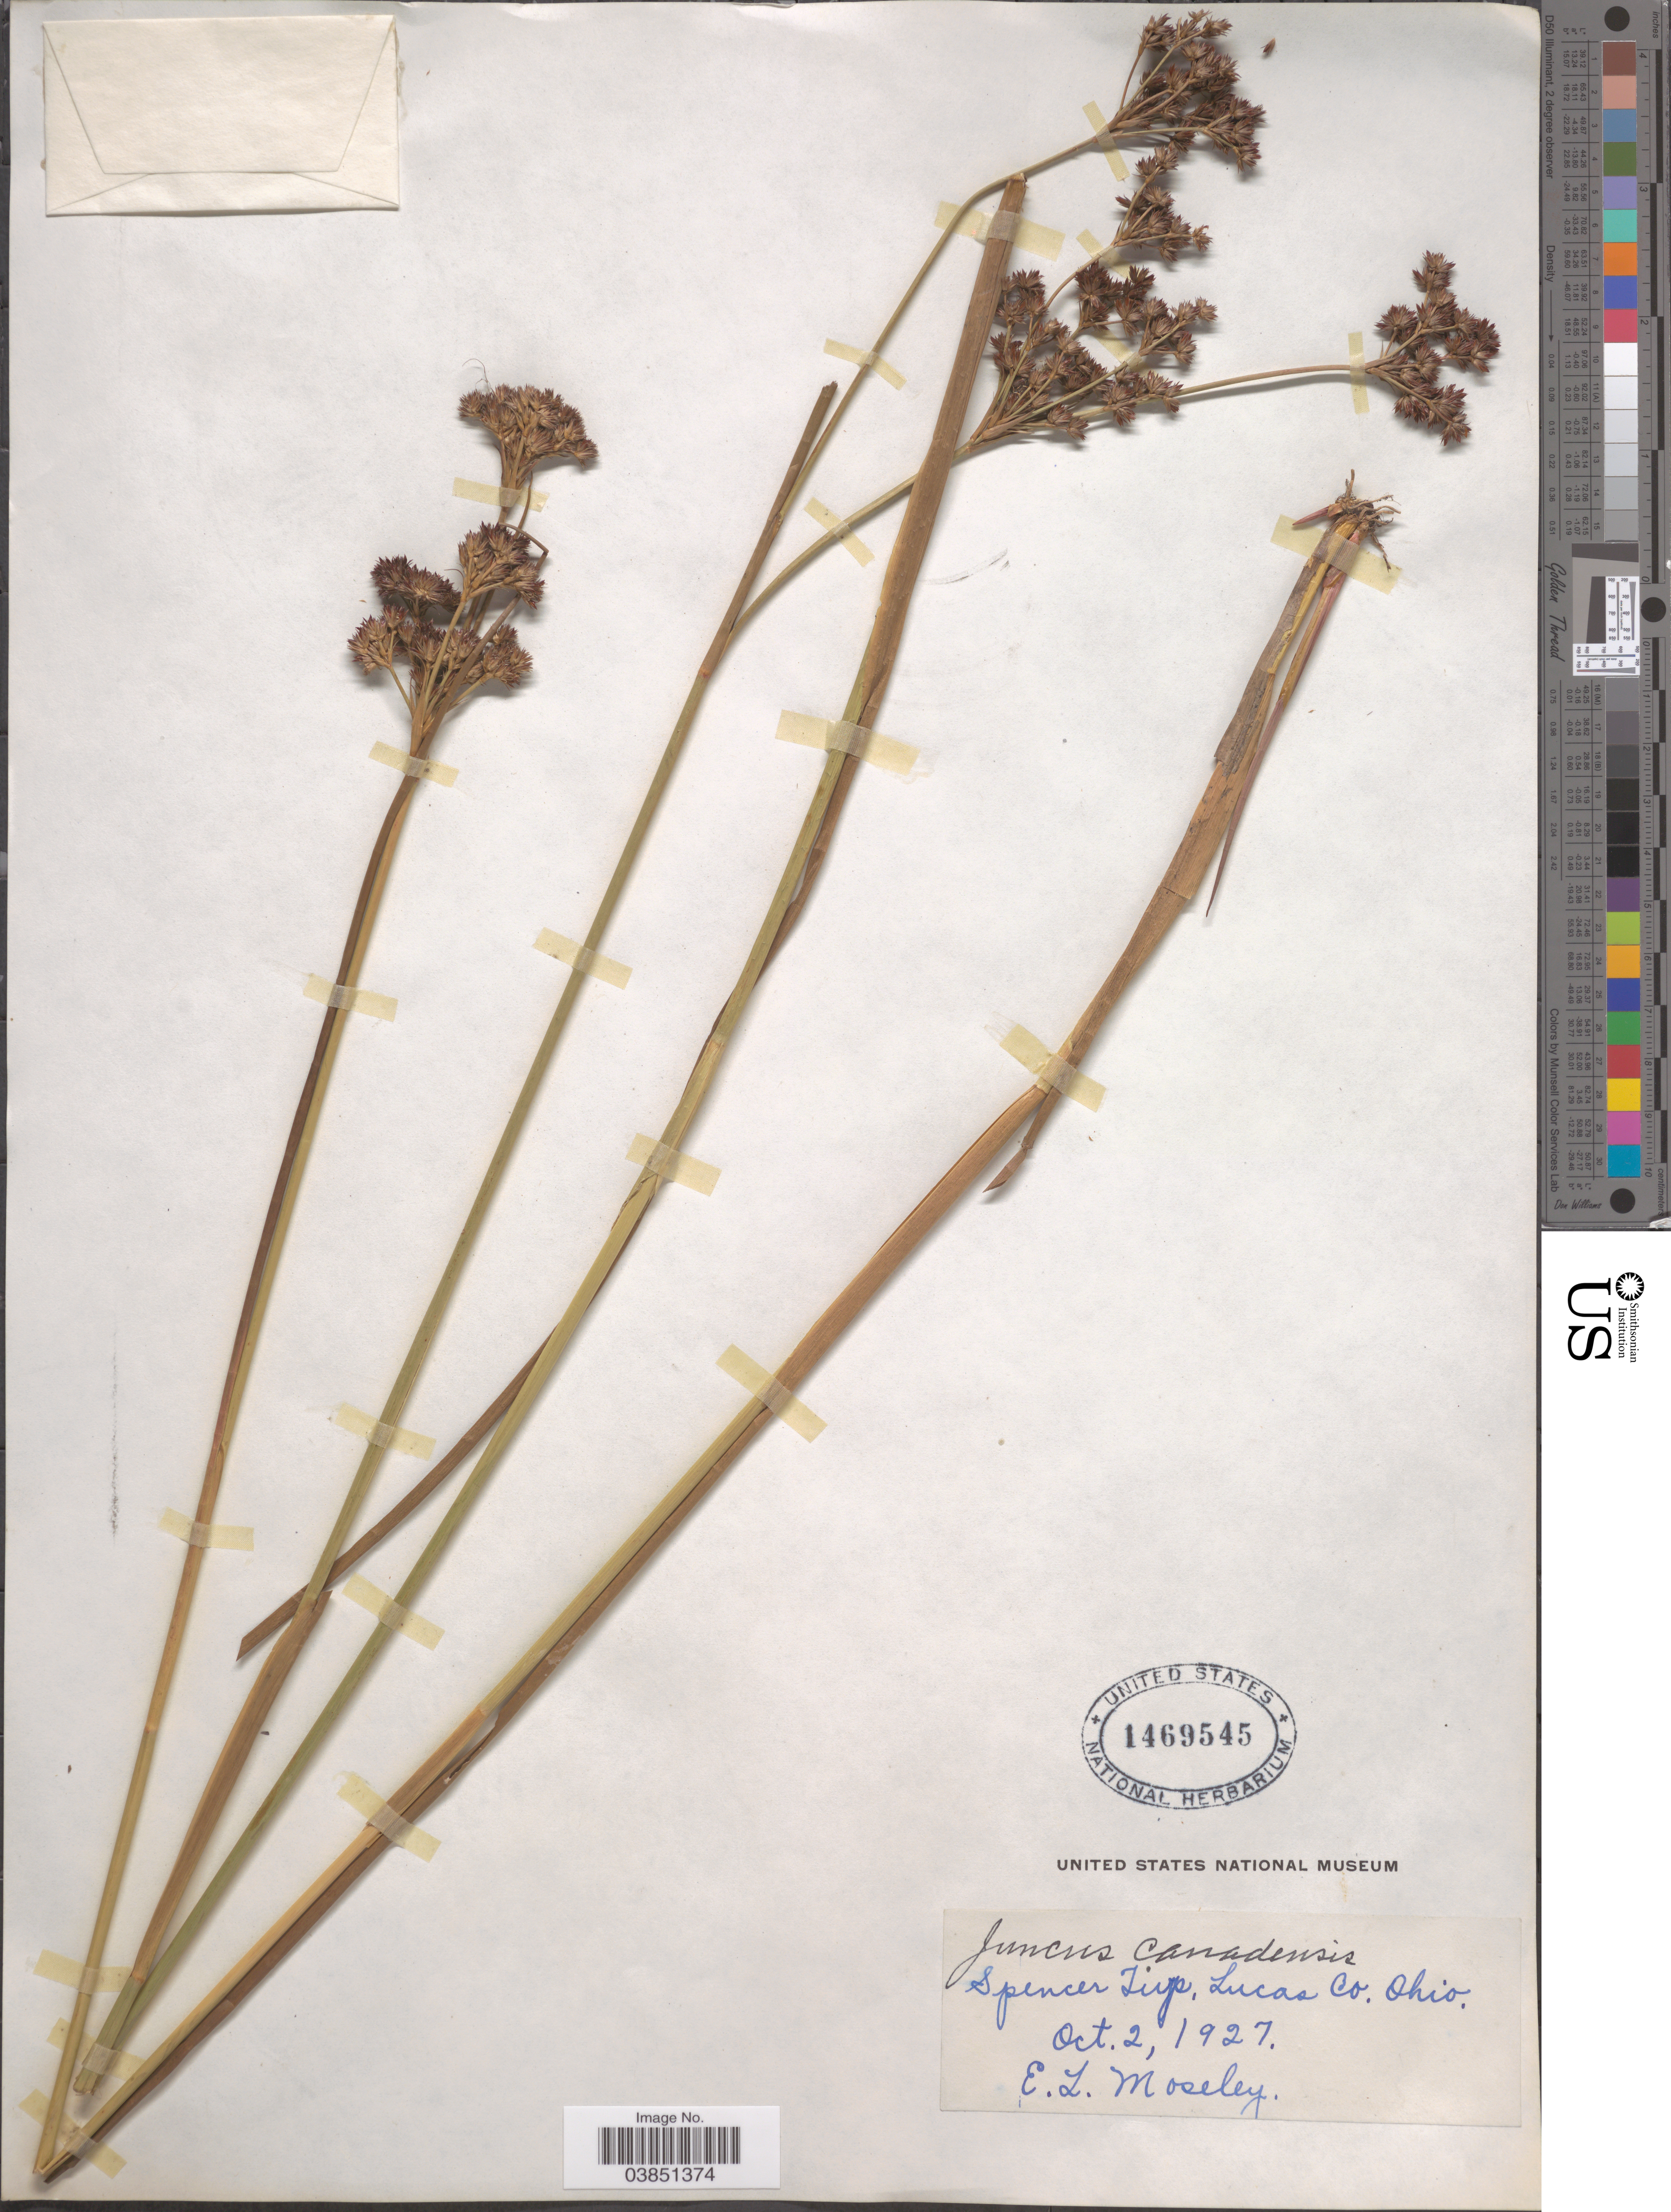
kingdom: Plantae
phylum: Tracheophyta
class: Liliopsida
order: Poales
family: Juncaceae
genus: Juncus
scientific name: Juncus canadensis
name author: J. Gay ex Laharpe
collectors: E. Moseley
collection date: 1927-10-02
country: United States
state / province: Ohio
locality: Spencer Twp., Lucas Co.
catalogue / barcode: US 1469545